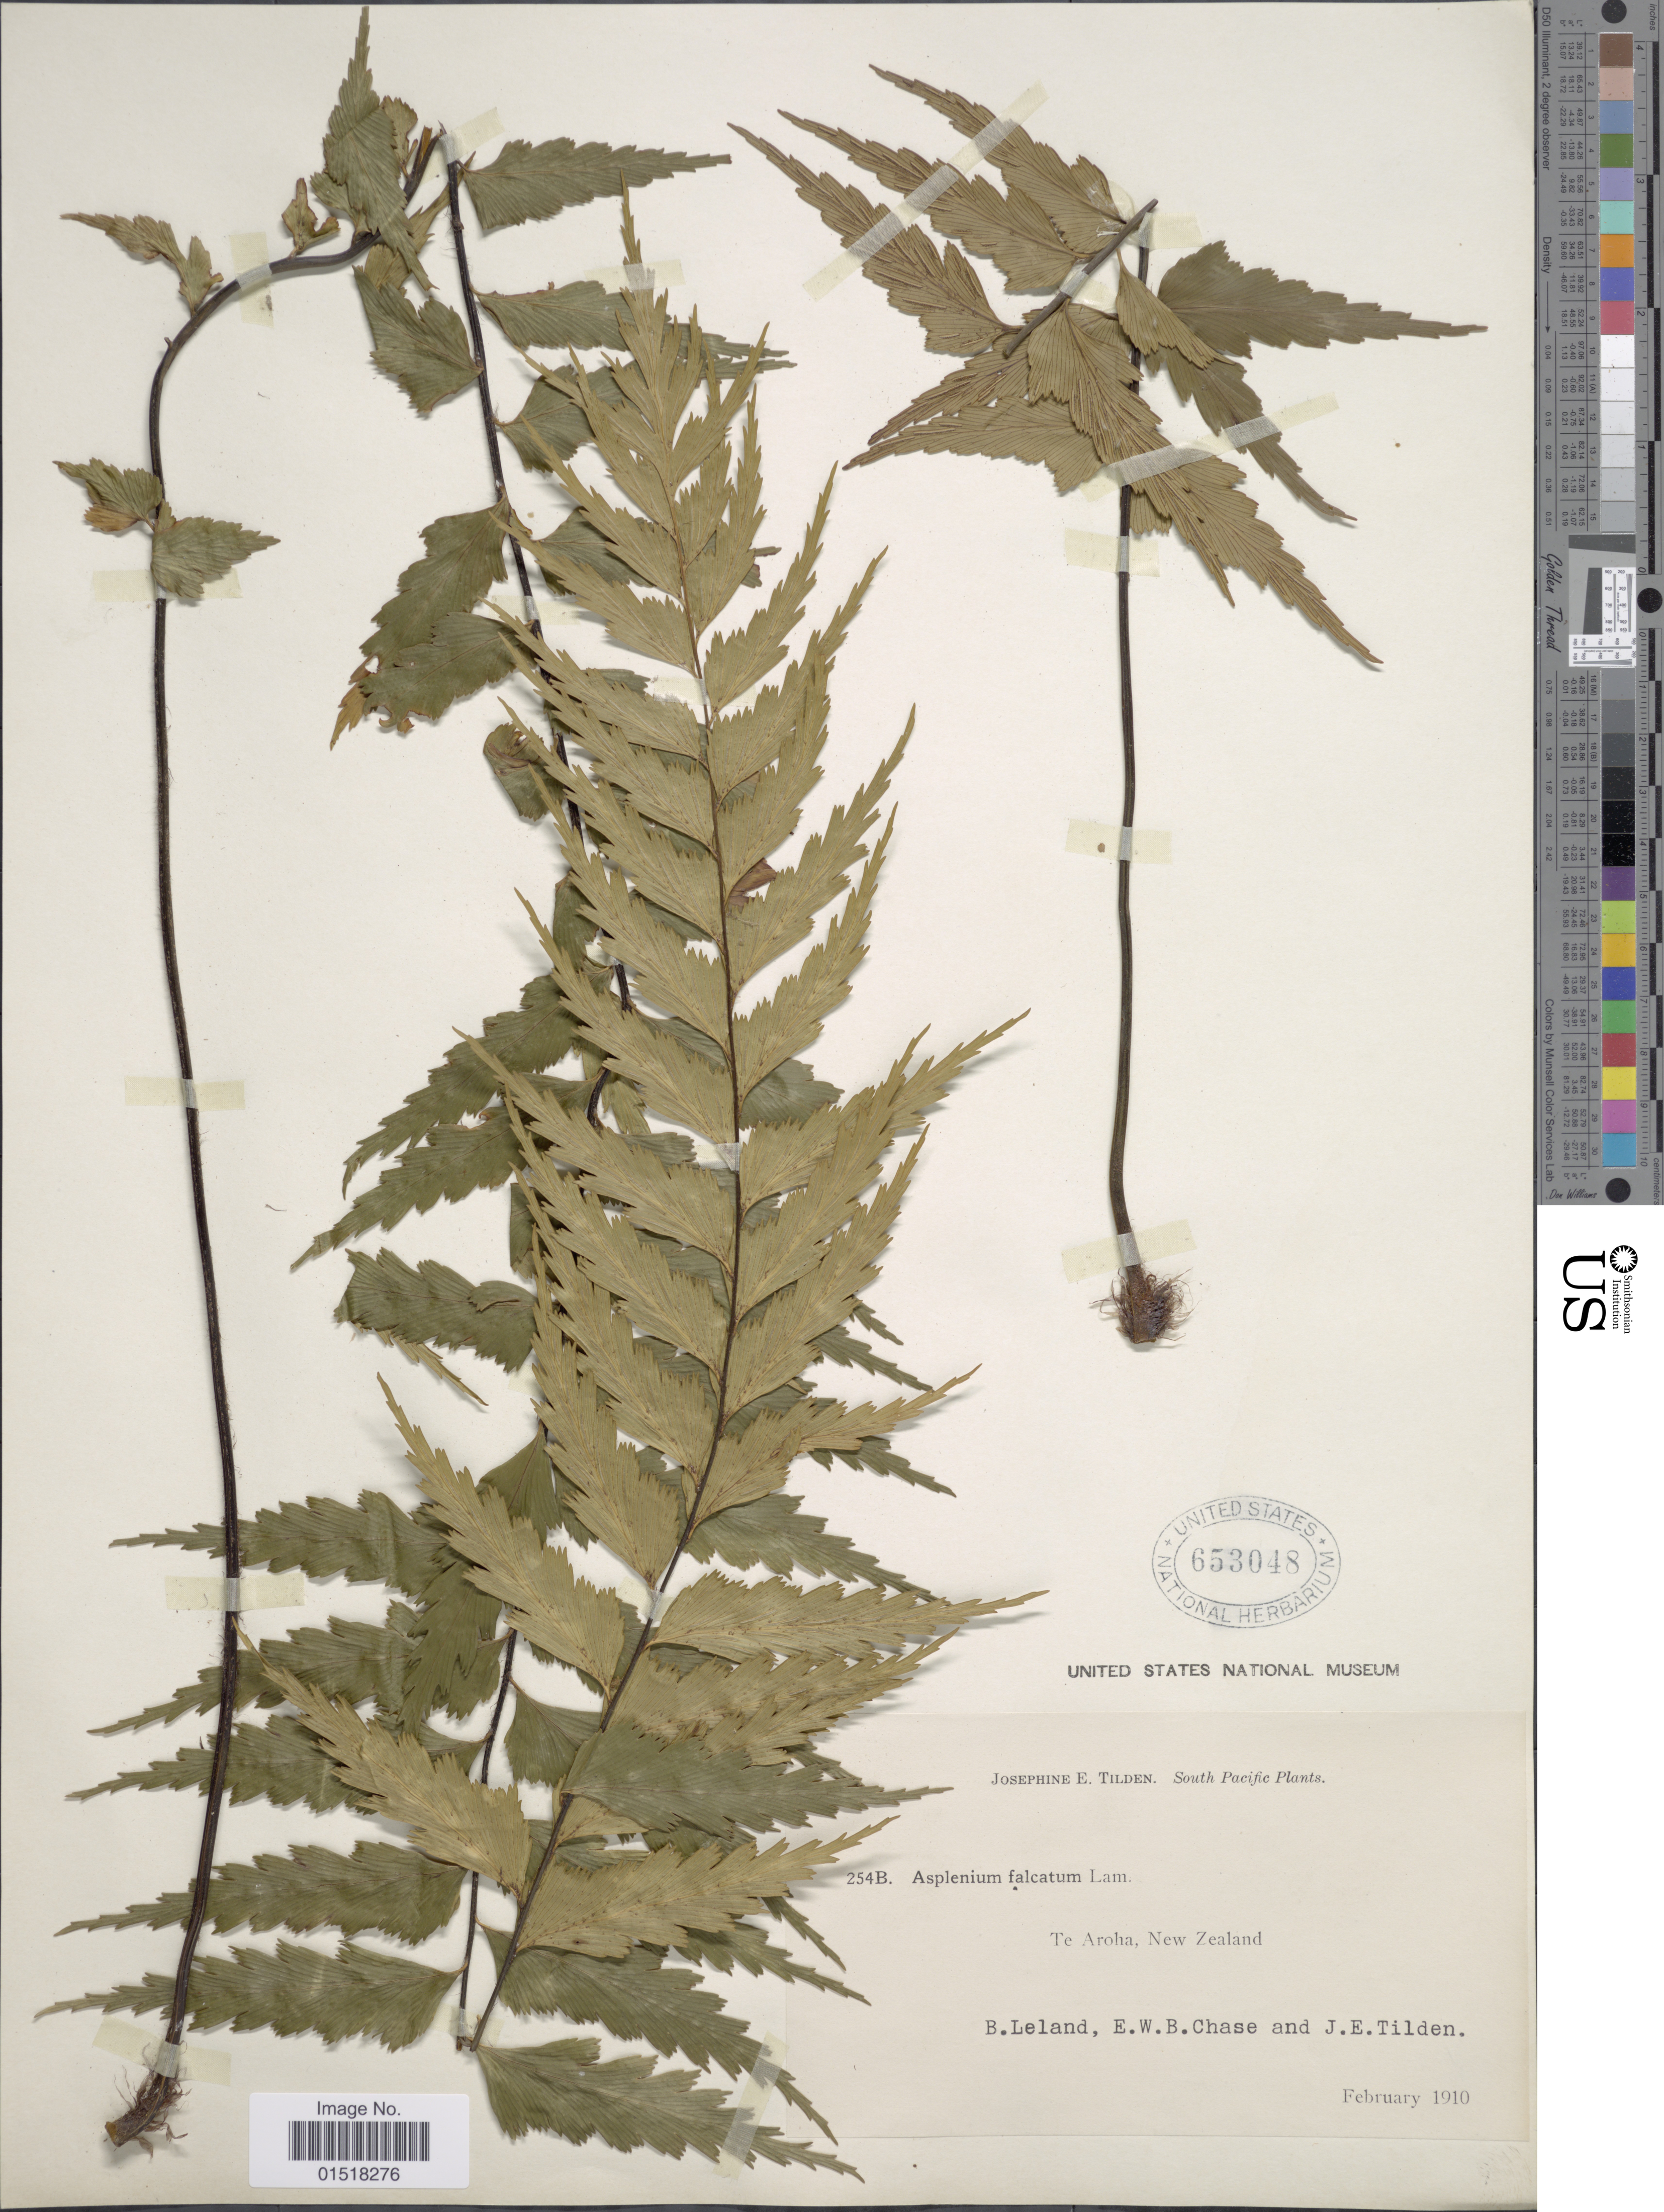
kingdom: Plantae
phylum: Tracheophyta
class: Polypodiopsida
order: Polypodiales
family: Aspleniaceae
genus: Asplenium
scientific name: Asplenium polyodon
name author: G. Forst.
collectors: B. Leland, E. W. Chase & J. E. Tilden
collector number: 254B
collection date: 1910-02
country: New Zealand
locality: South Pacific. Te Aroha.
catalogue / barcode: US 653048